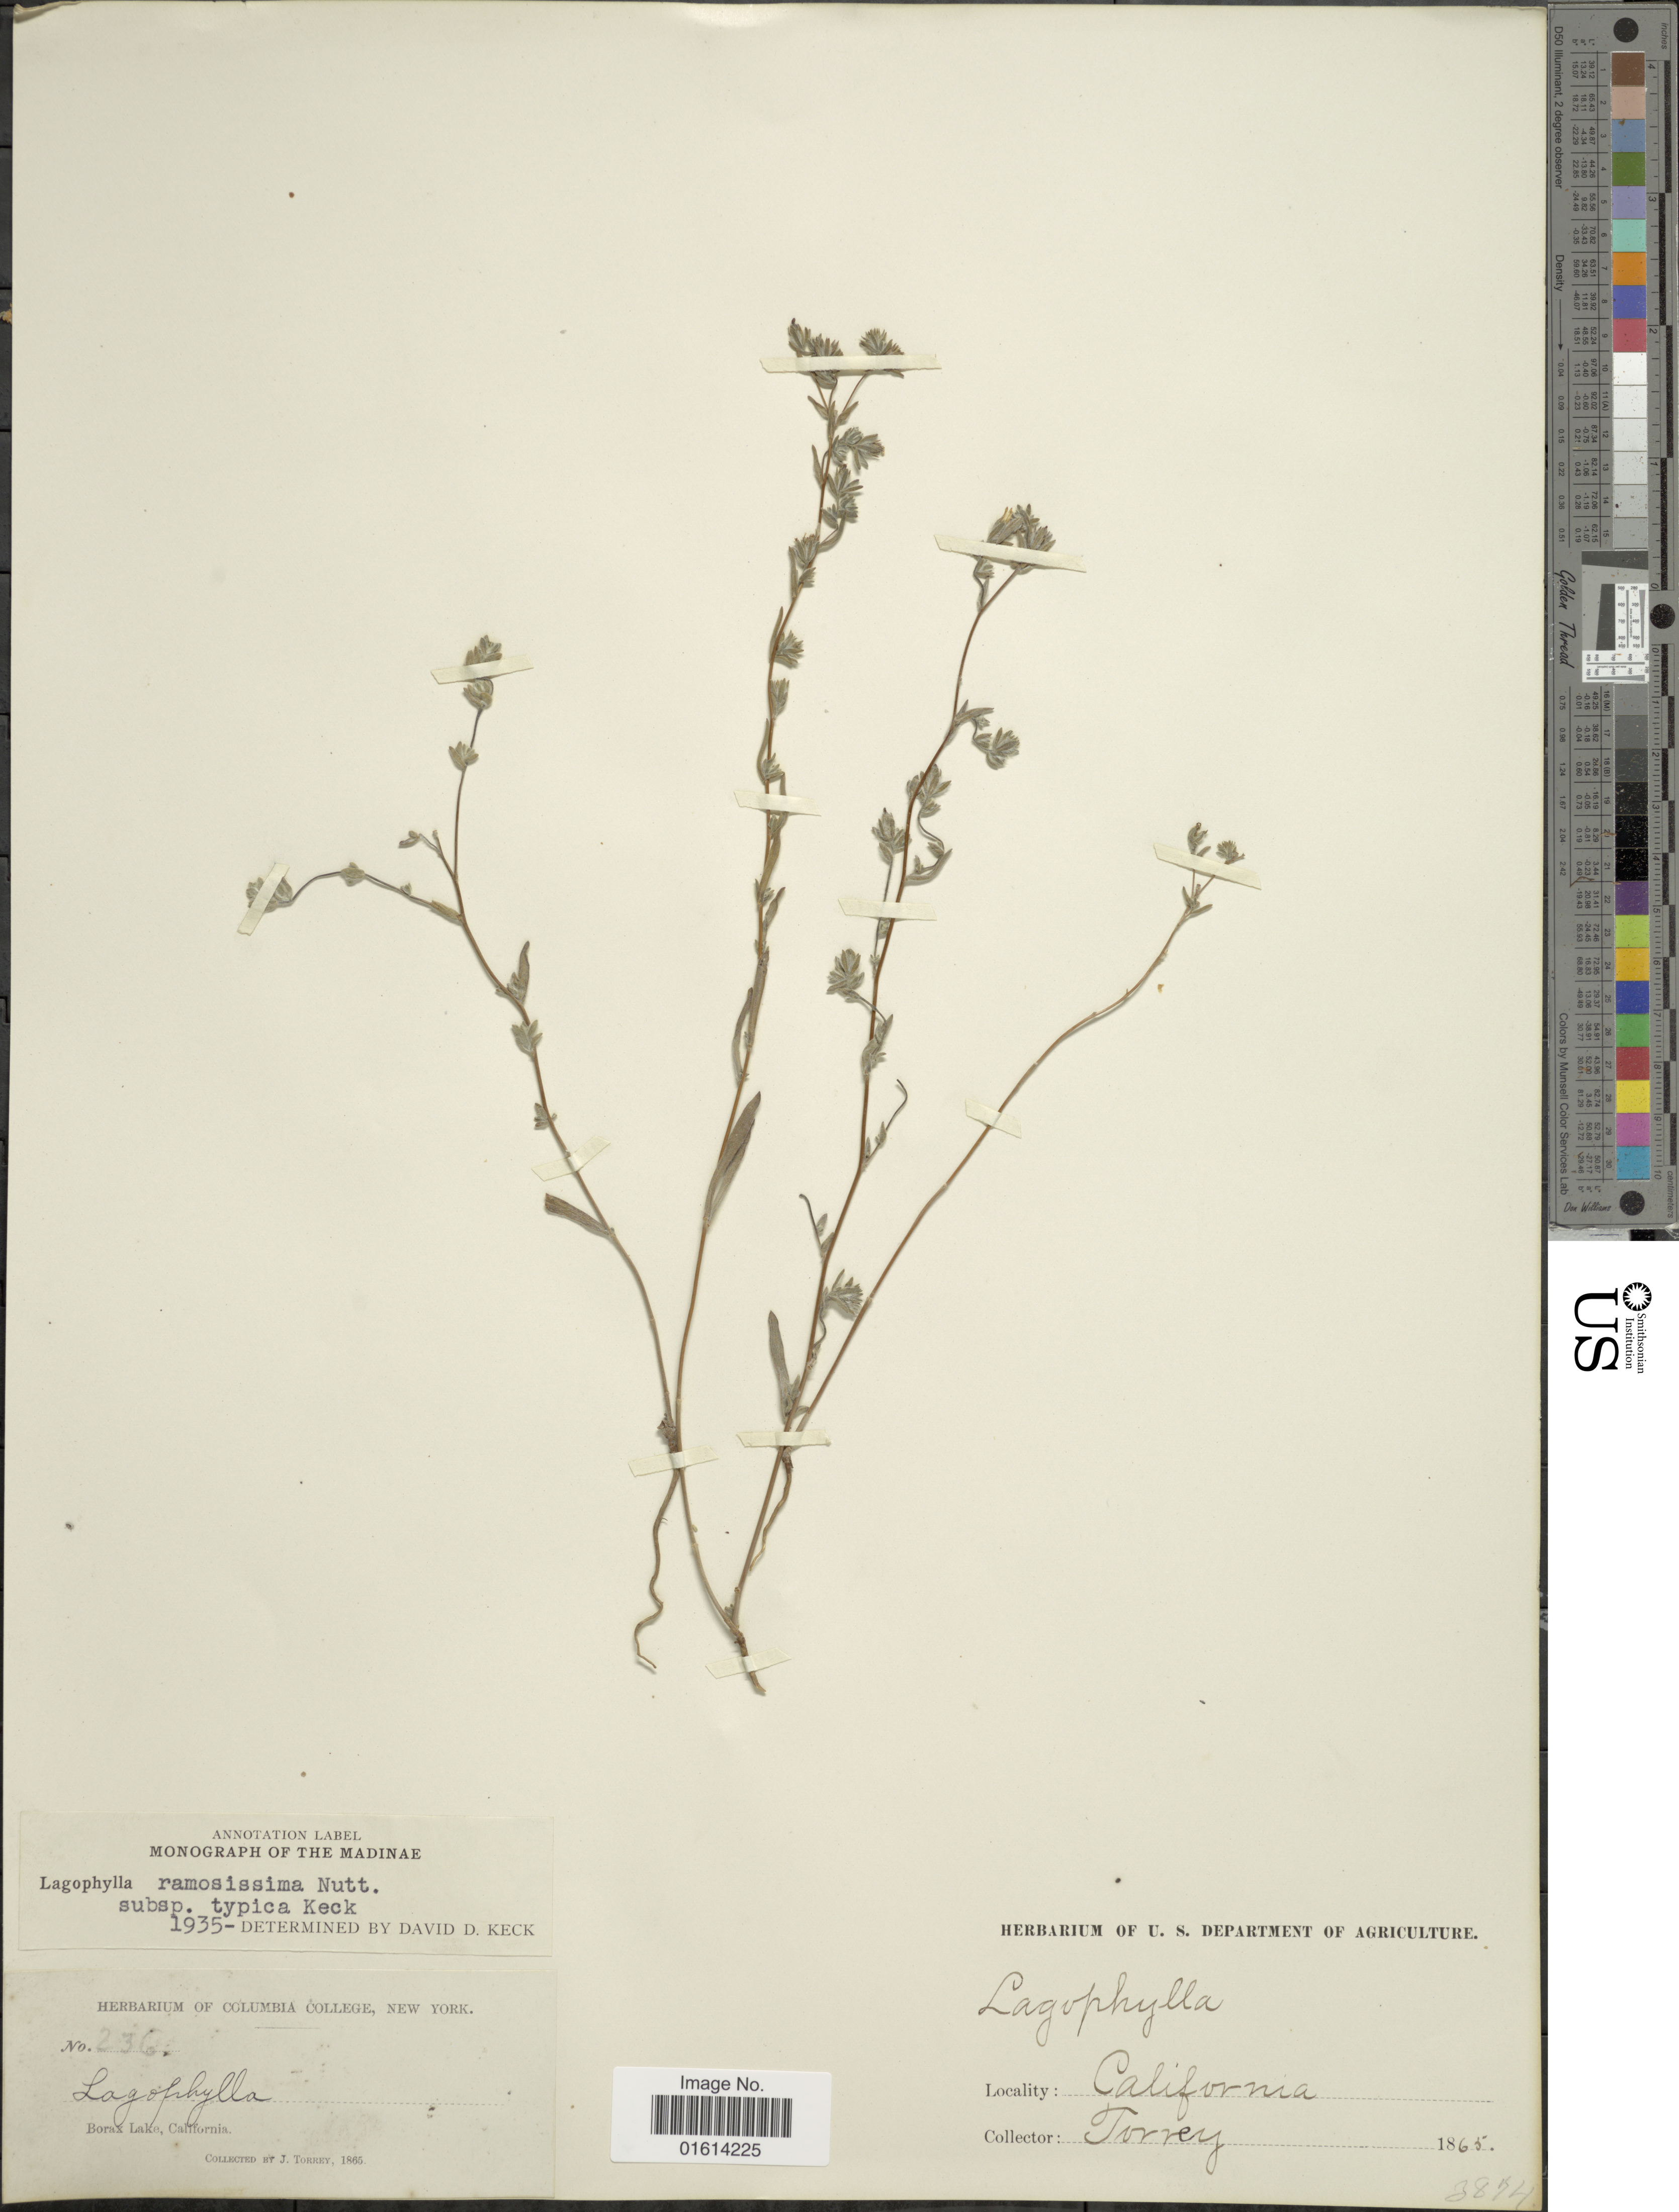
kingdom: Plantae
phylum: Tracheophyta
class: Magnoliopsida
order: Asterales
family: Asteraceae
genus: Lagophylla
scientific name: Lagophylla ramosissima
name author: Nutt.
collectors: J. Torrey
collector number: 236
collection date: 1865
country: United States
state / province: California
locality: Borax Lake